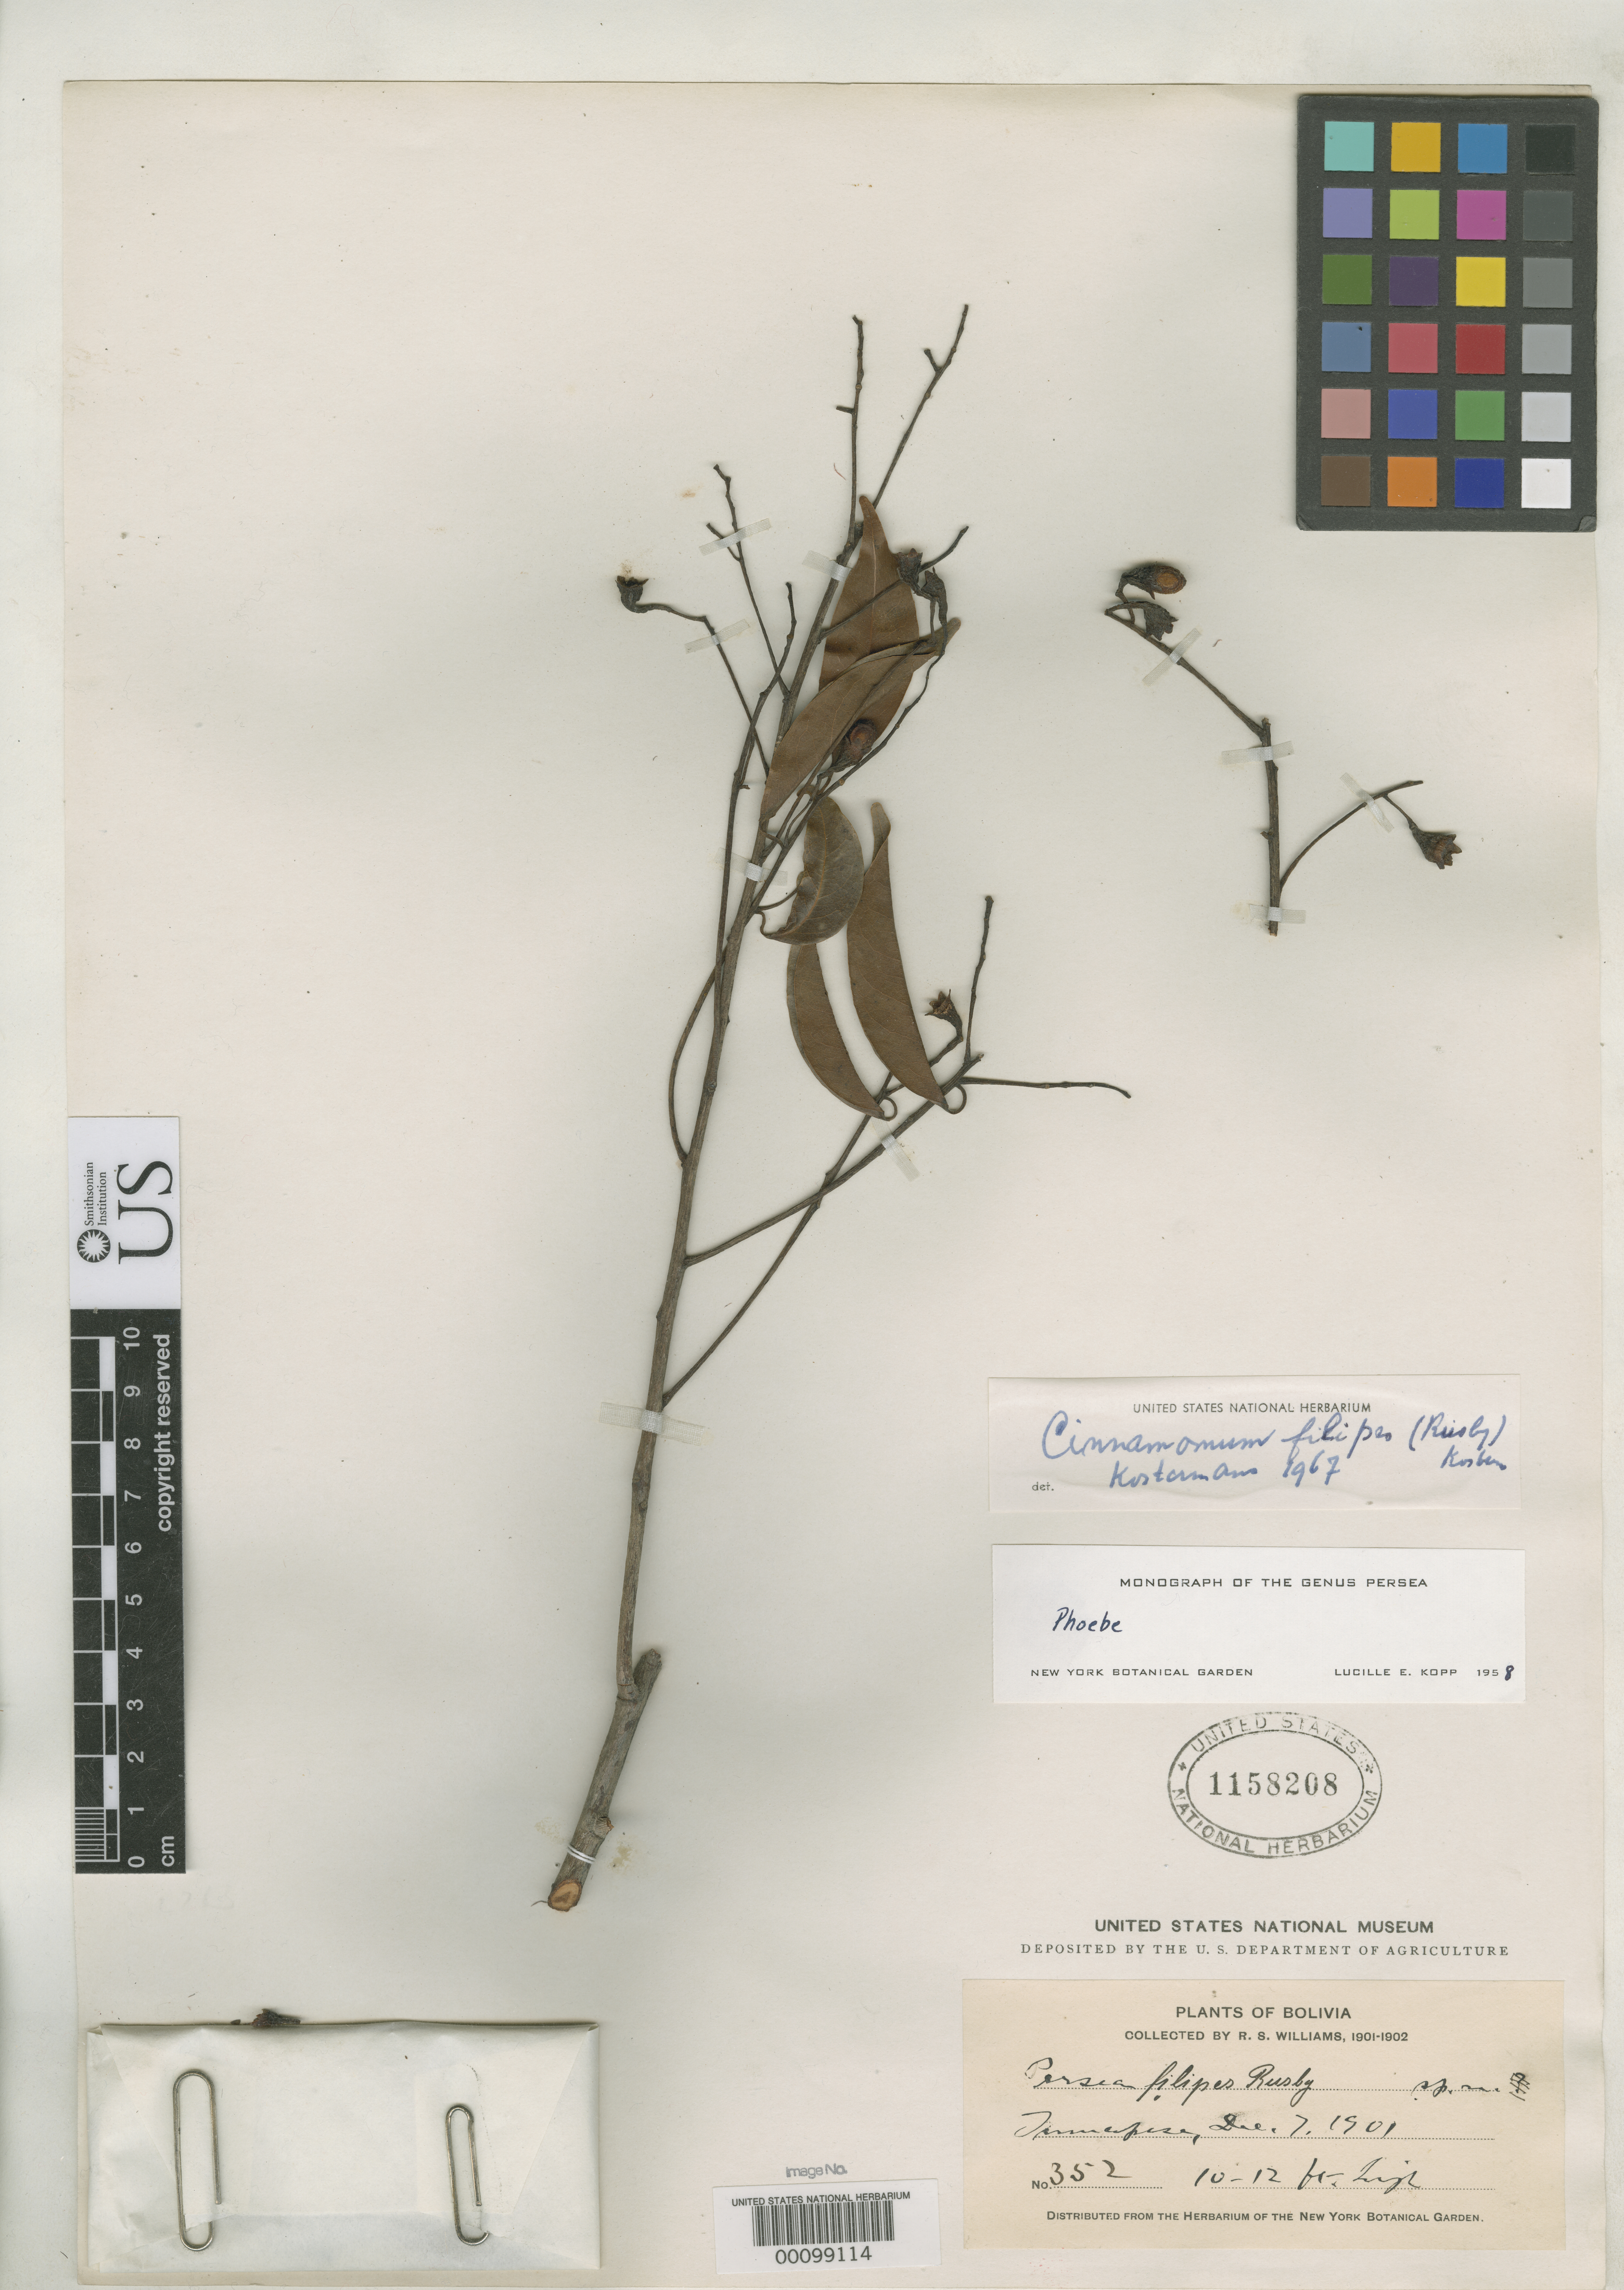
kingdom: Plantae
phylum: Tracheophyta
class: Magnoliopsida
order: Laurales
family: Lauraceae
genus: Persea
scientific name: Persea filipes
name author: Rusby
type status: Isotype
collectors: R. S. Williams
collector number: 352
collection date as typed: Dec. 7, 1901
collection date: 1901-12-07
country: Bolivia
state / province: La Paz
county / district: Iturralde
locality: Tumupasa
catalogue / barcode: US 1158208